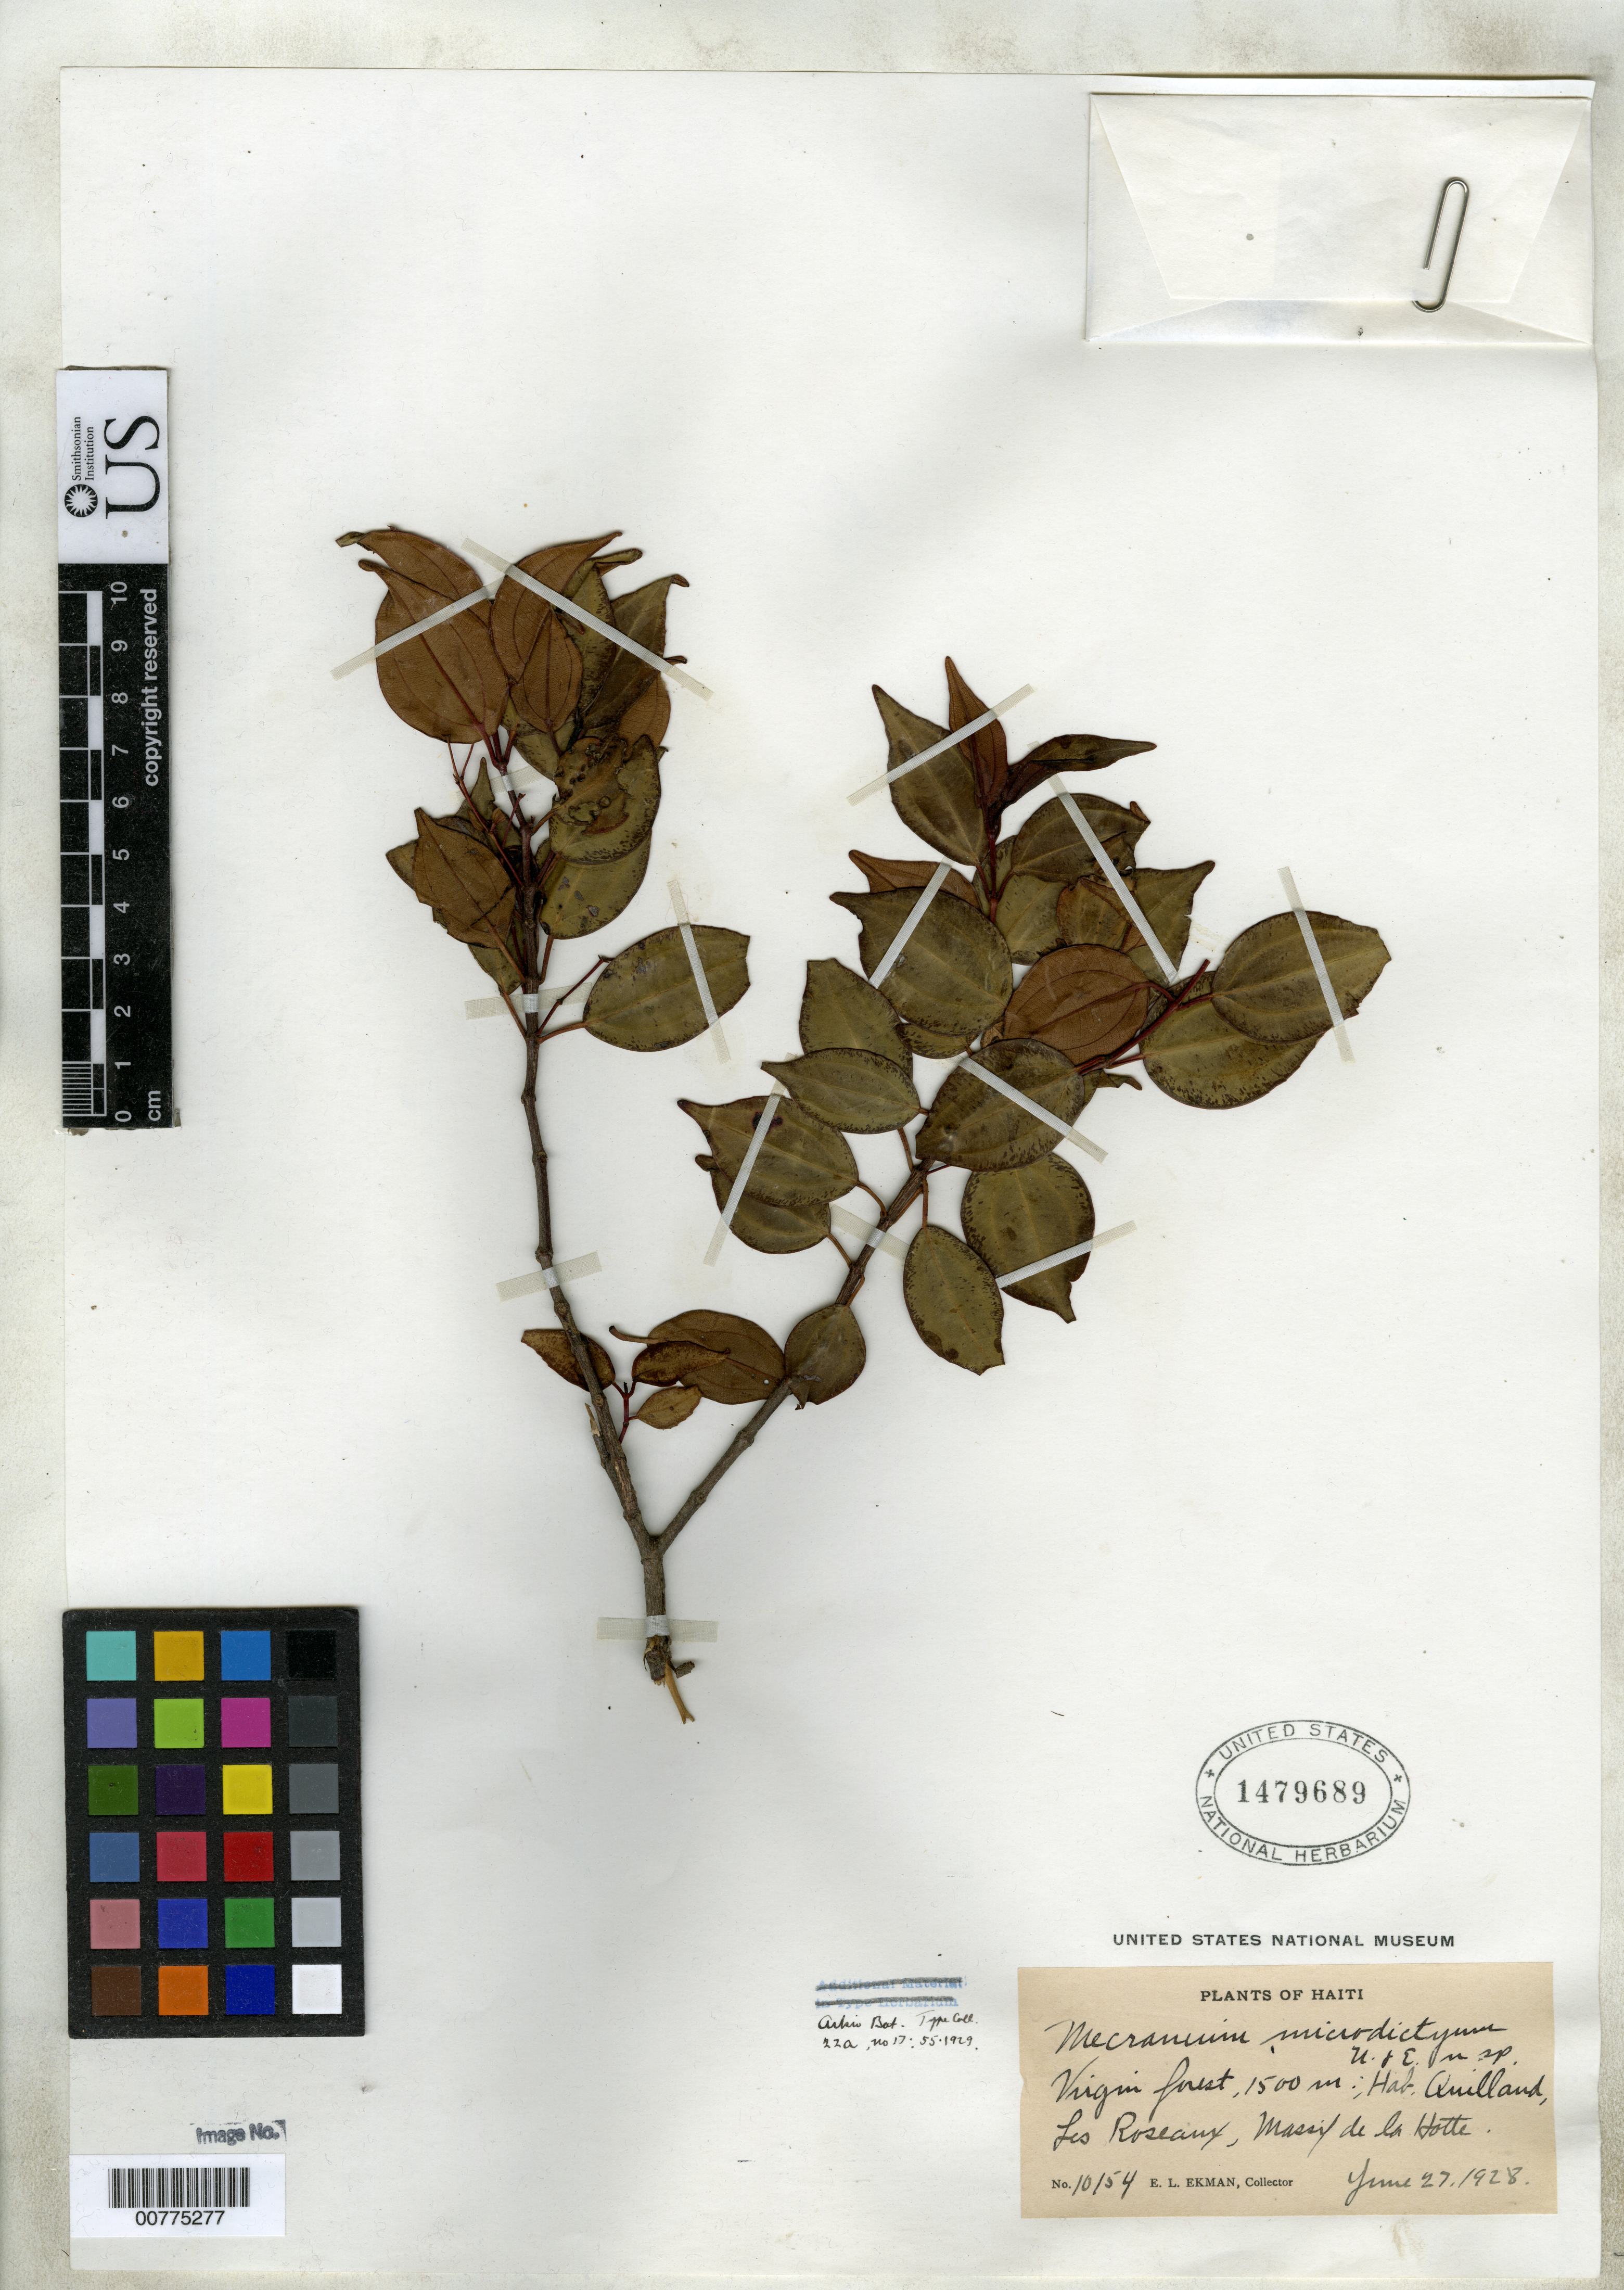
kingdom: Plantae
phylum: Tracheophyta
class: Magnoliopsida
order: Myrtales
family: Melastomataceae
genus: Mecranium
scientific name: Mecranium microdictyum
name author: Urb. & Ekman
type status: Isotype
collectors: E. L. Ekman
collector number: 10154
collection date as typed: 27 Jun 1928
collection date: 1928-06-27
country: Haiti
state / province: Grand'Anse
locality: Hab. Quillard, Les Roseaux, Massif de la Hotte.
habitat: Virgin forest.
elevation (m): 1500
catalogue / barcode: US 1479689